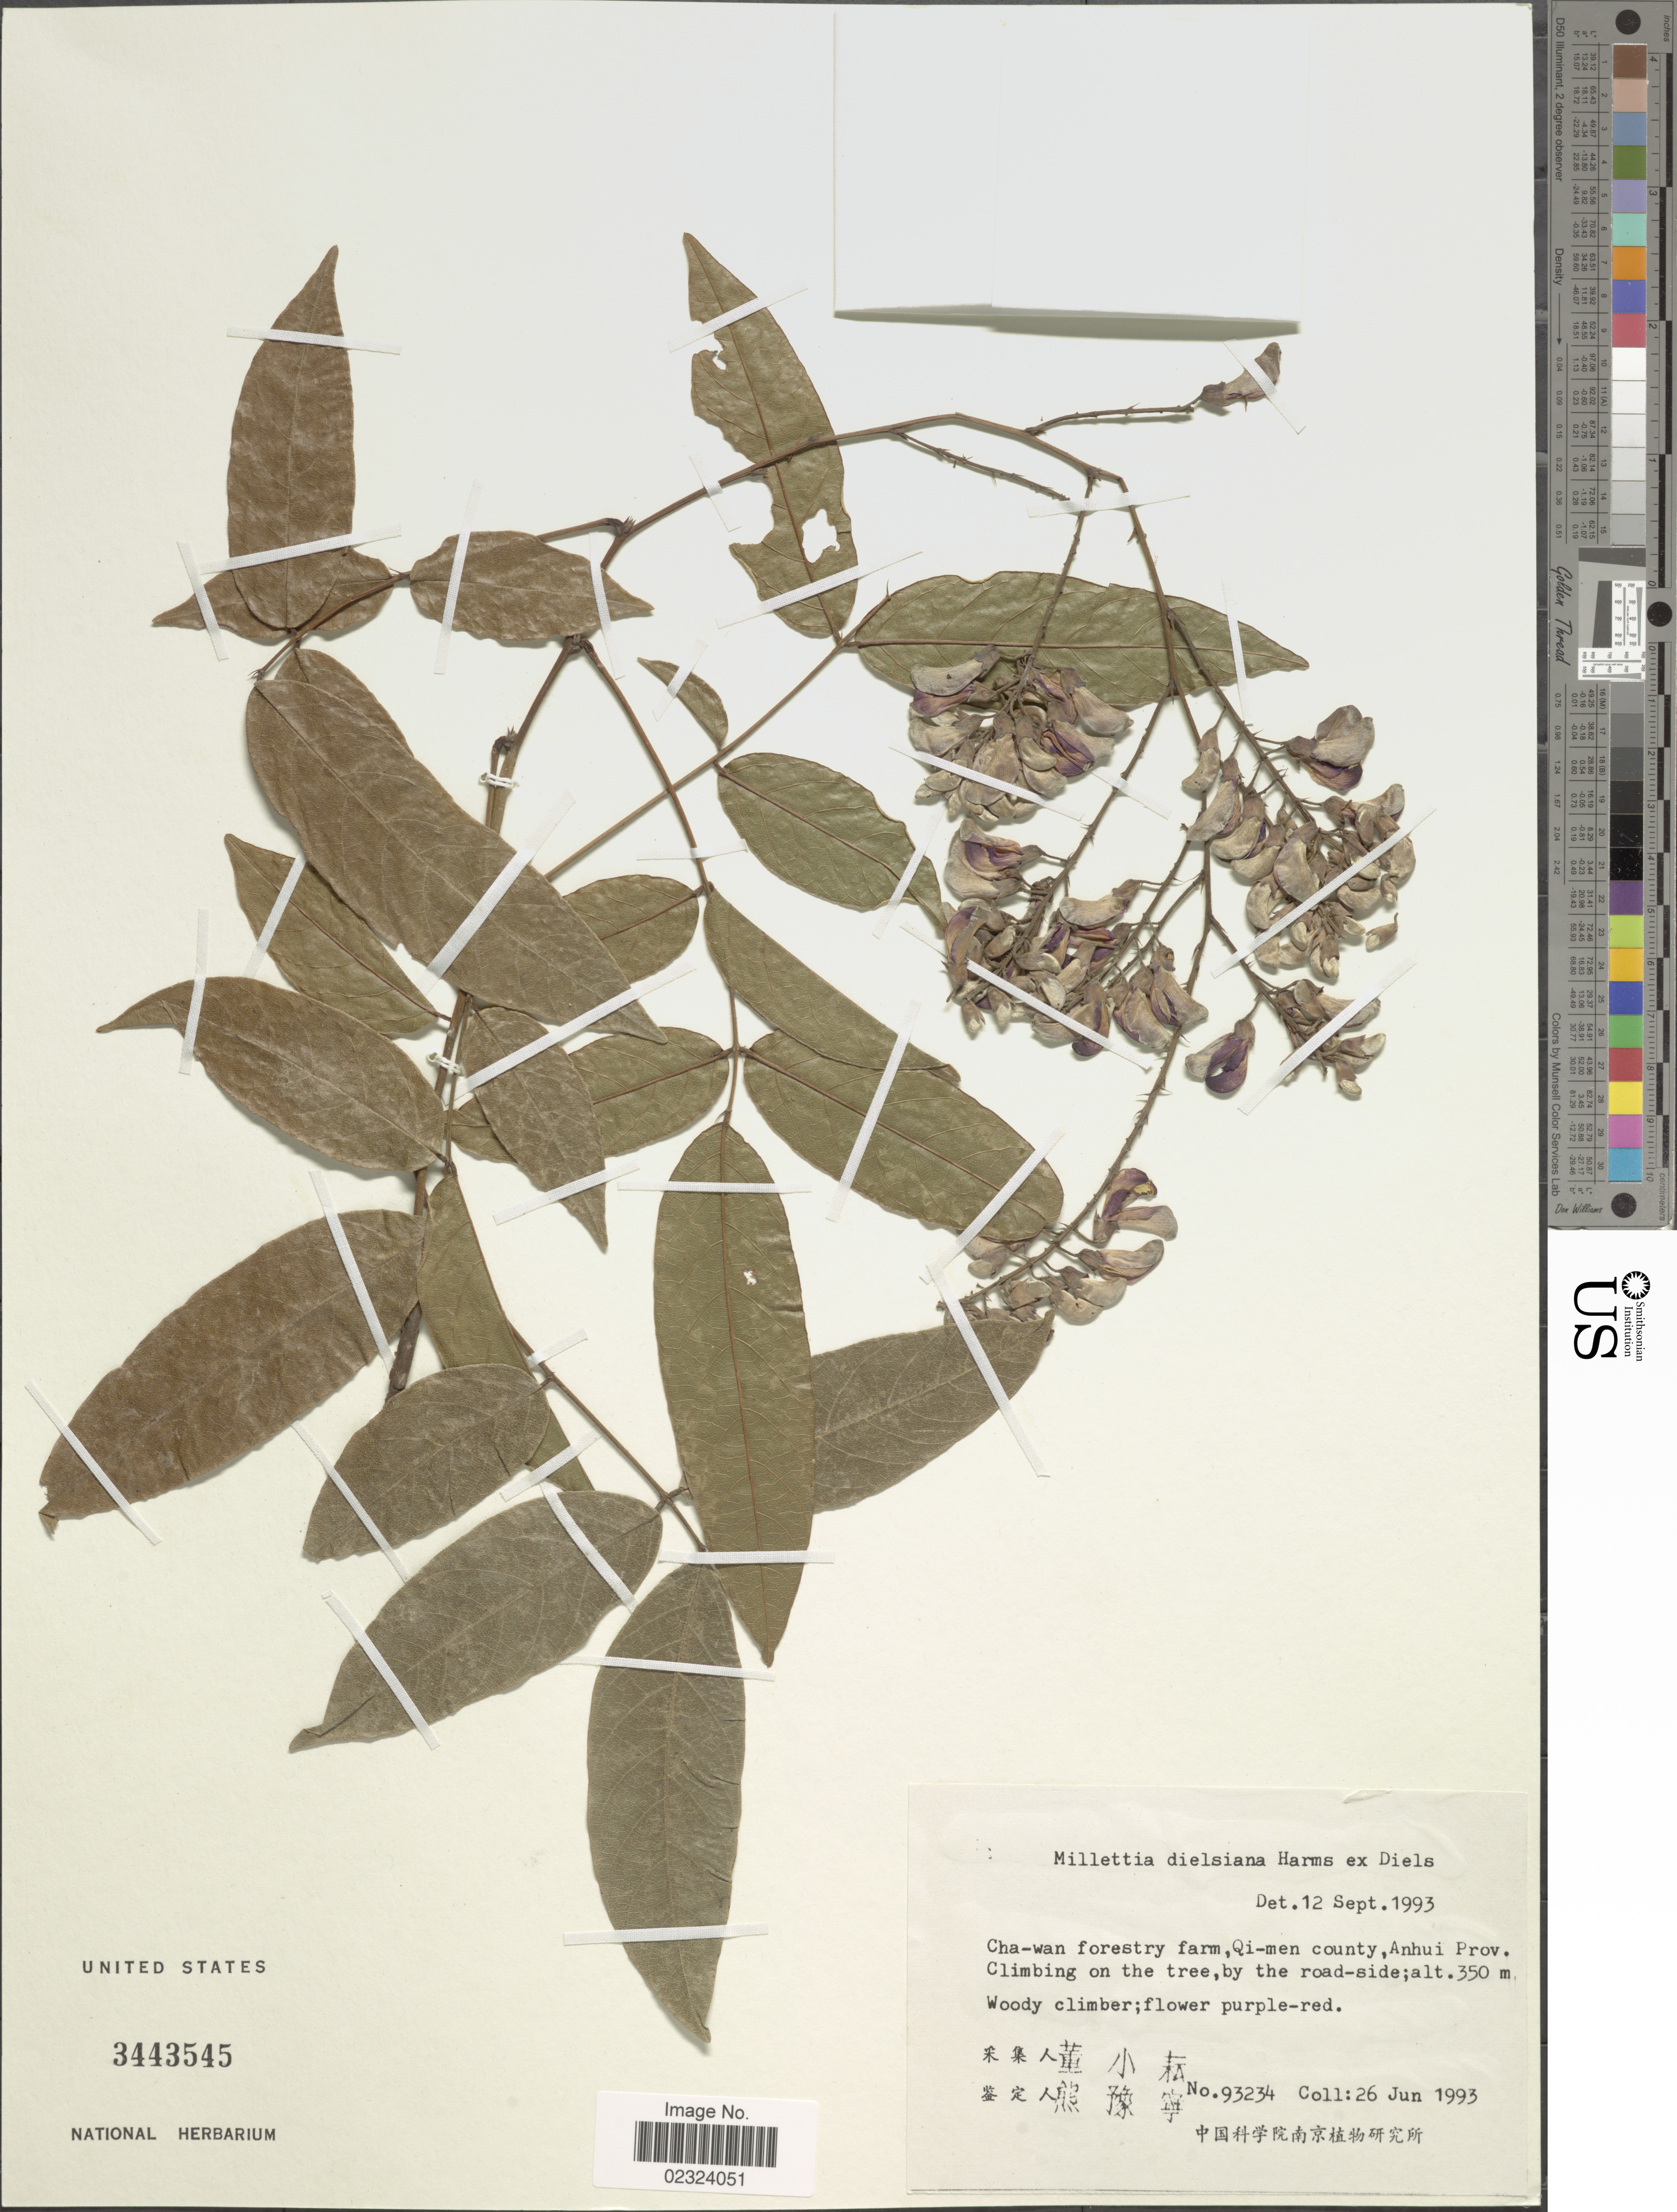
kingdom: Plantae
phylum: Tracheophyta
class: Magnoliopsida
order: Fabales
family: Fabaceae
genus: Millettia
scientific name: Millettia dielsiana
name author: Harms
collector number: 93234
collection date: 1933-06-26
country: China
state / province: Anhui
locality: Cha-wan forestry farm, Qi-men county, Anhui Prov.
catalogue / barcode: US 3443545